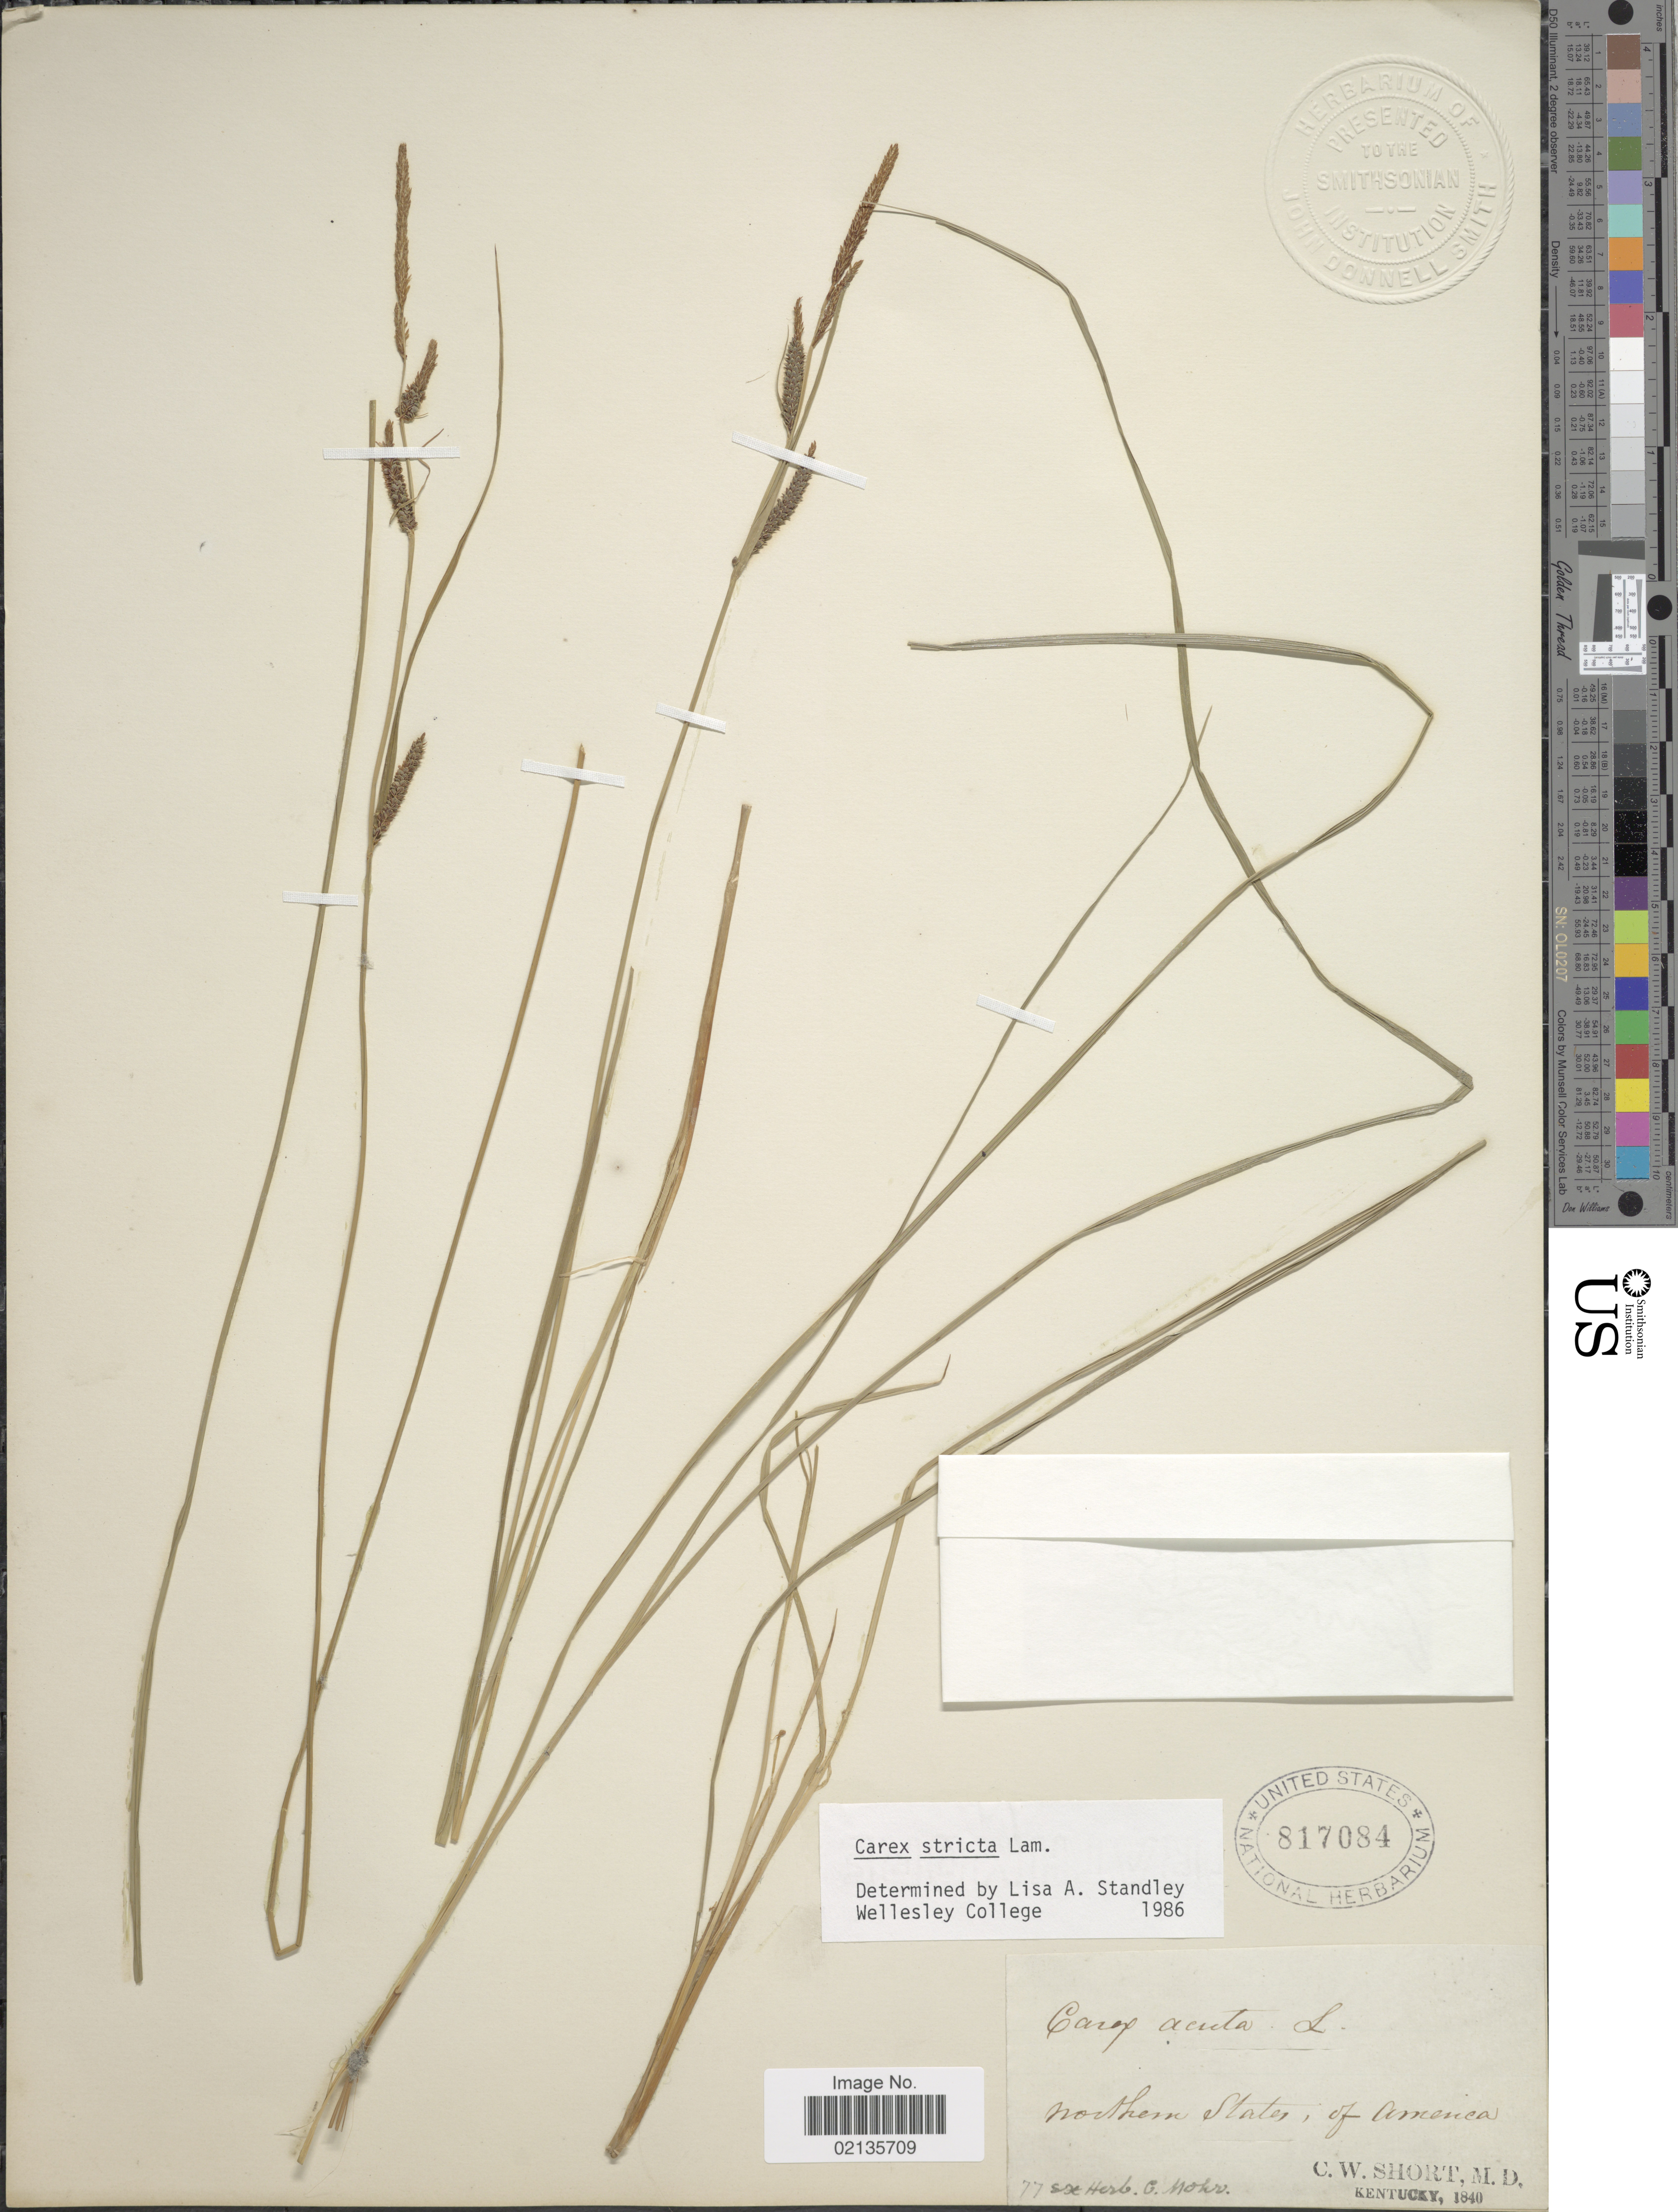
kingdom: Plantae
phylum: Tracheophyta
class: Liliopsida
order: Poales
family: Cyperaceae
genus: Carex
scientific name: Carex stricta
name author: Lam.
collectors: C. W. Short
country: United States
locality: Northern States of America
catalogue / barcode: US 817084